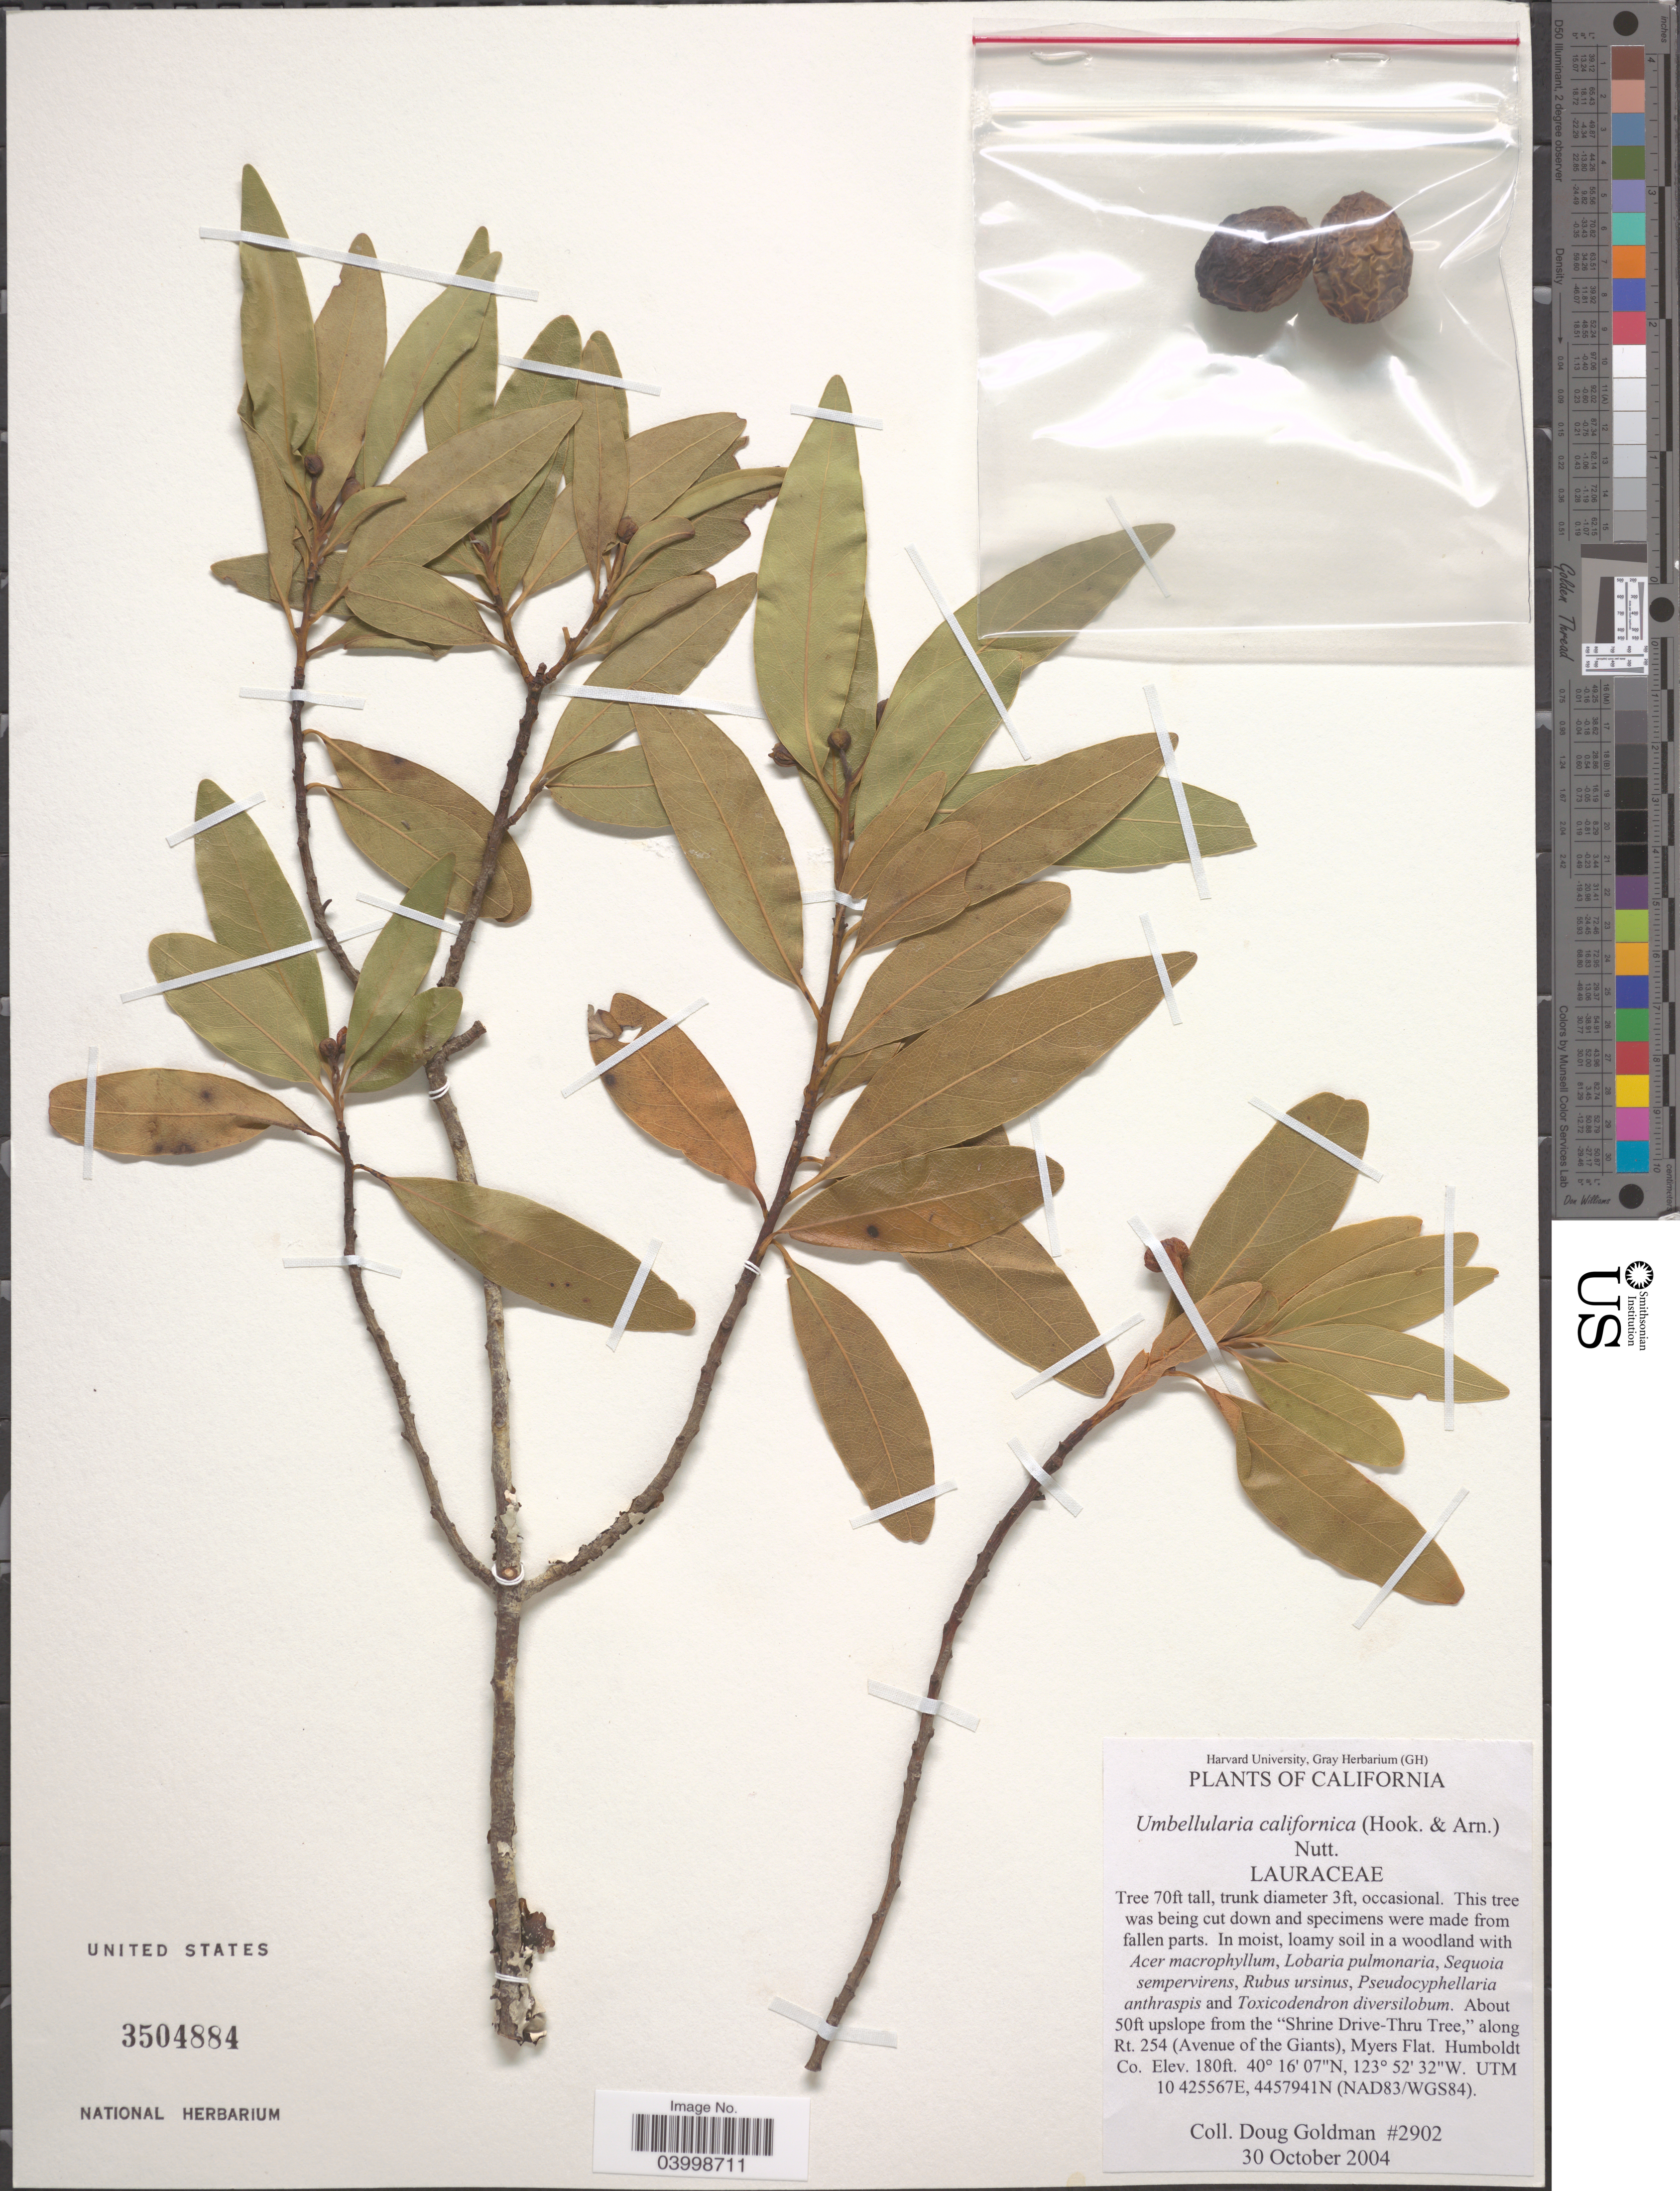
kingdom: Plantae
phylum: Tracheophyta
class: Magnoliopsida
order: Laurales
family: Lauraceae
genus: Umbellularia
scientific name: Umbellularia californica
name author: (Hook. & Arn.) Nutt.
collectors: D. Goldman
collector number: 2902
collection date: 2004-10-30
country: United States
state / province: California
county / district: Humboldt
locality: About 50ft upslope from the "Shrine Drive-Thru Tree", along Rt. 254 (Avenue of the Giants), Myers Flat. Humboldt Co.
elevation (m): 55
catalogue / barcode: US 3504884